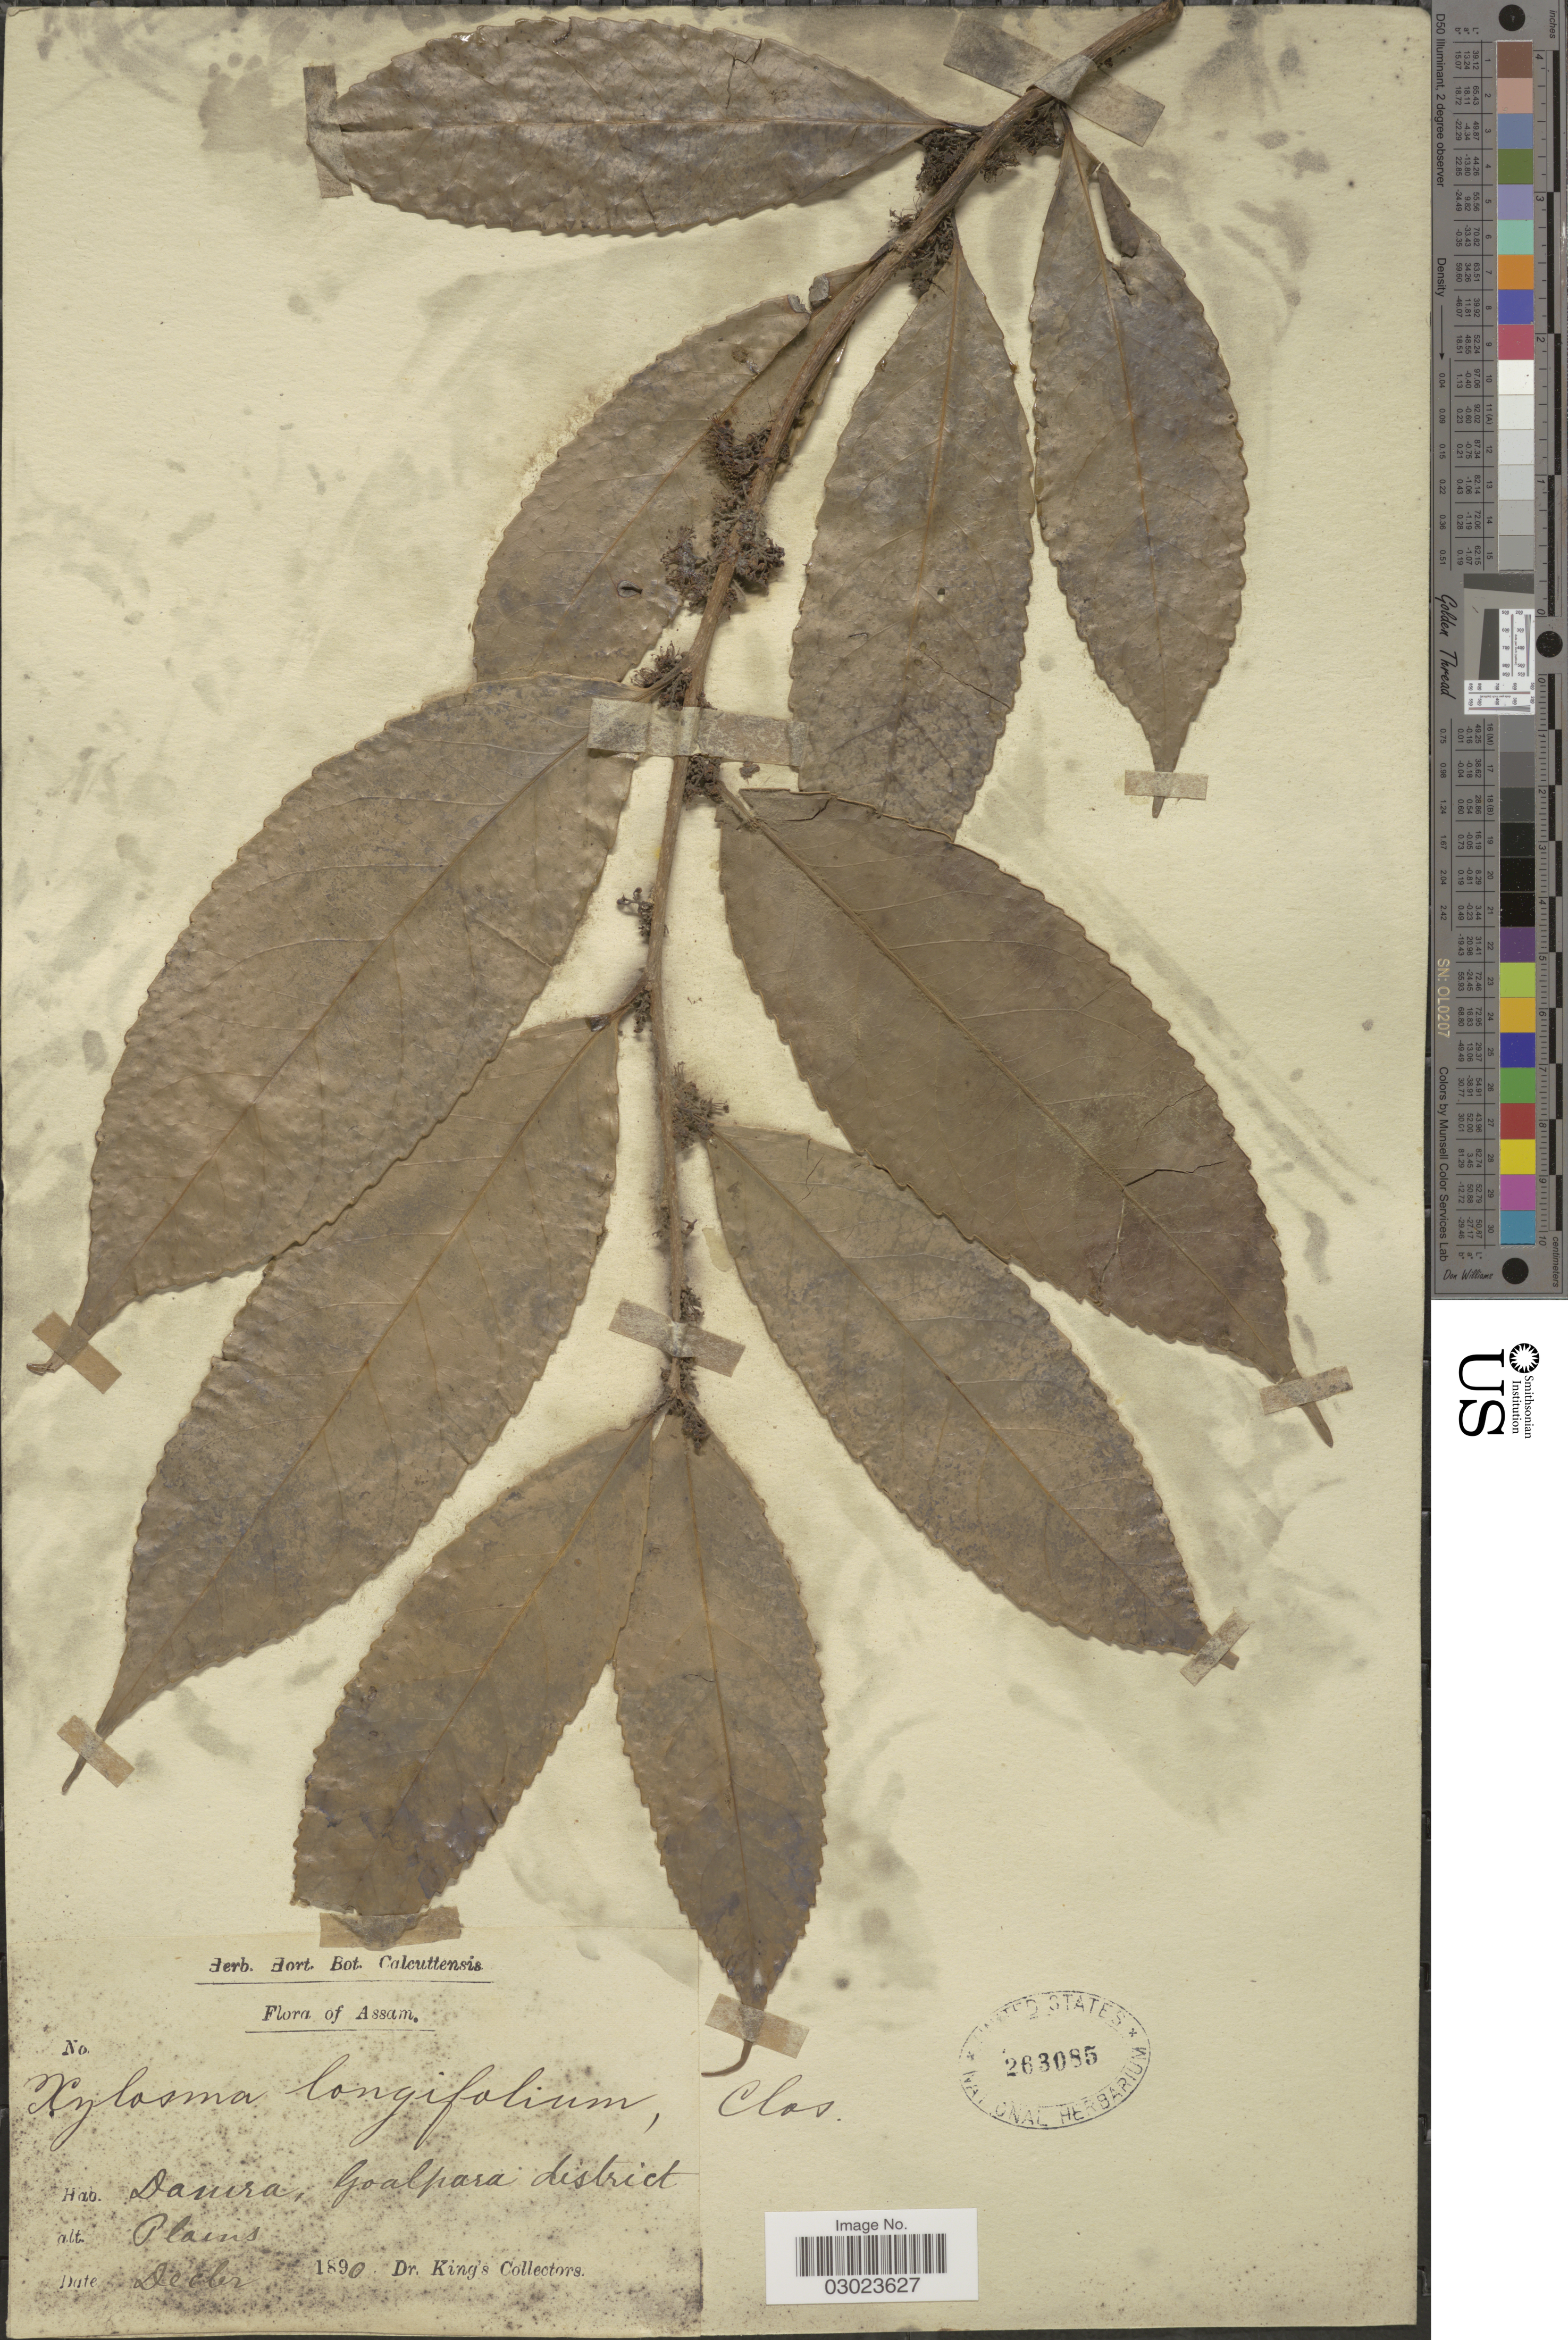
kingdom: Plantae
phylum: Tracheophyta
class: Magnoliopsida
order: Malpighiales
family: Salicaceae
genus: Xylosma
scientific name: Xylosma longifolia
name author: Clos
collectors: Dr. King's collector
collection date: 1890-12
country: India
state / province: Assam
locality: Danira, Goalpara district.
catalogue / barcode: US 263085